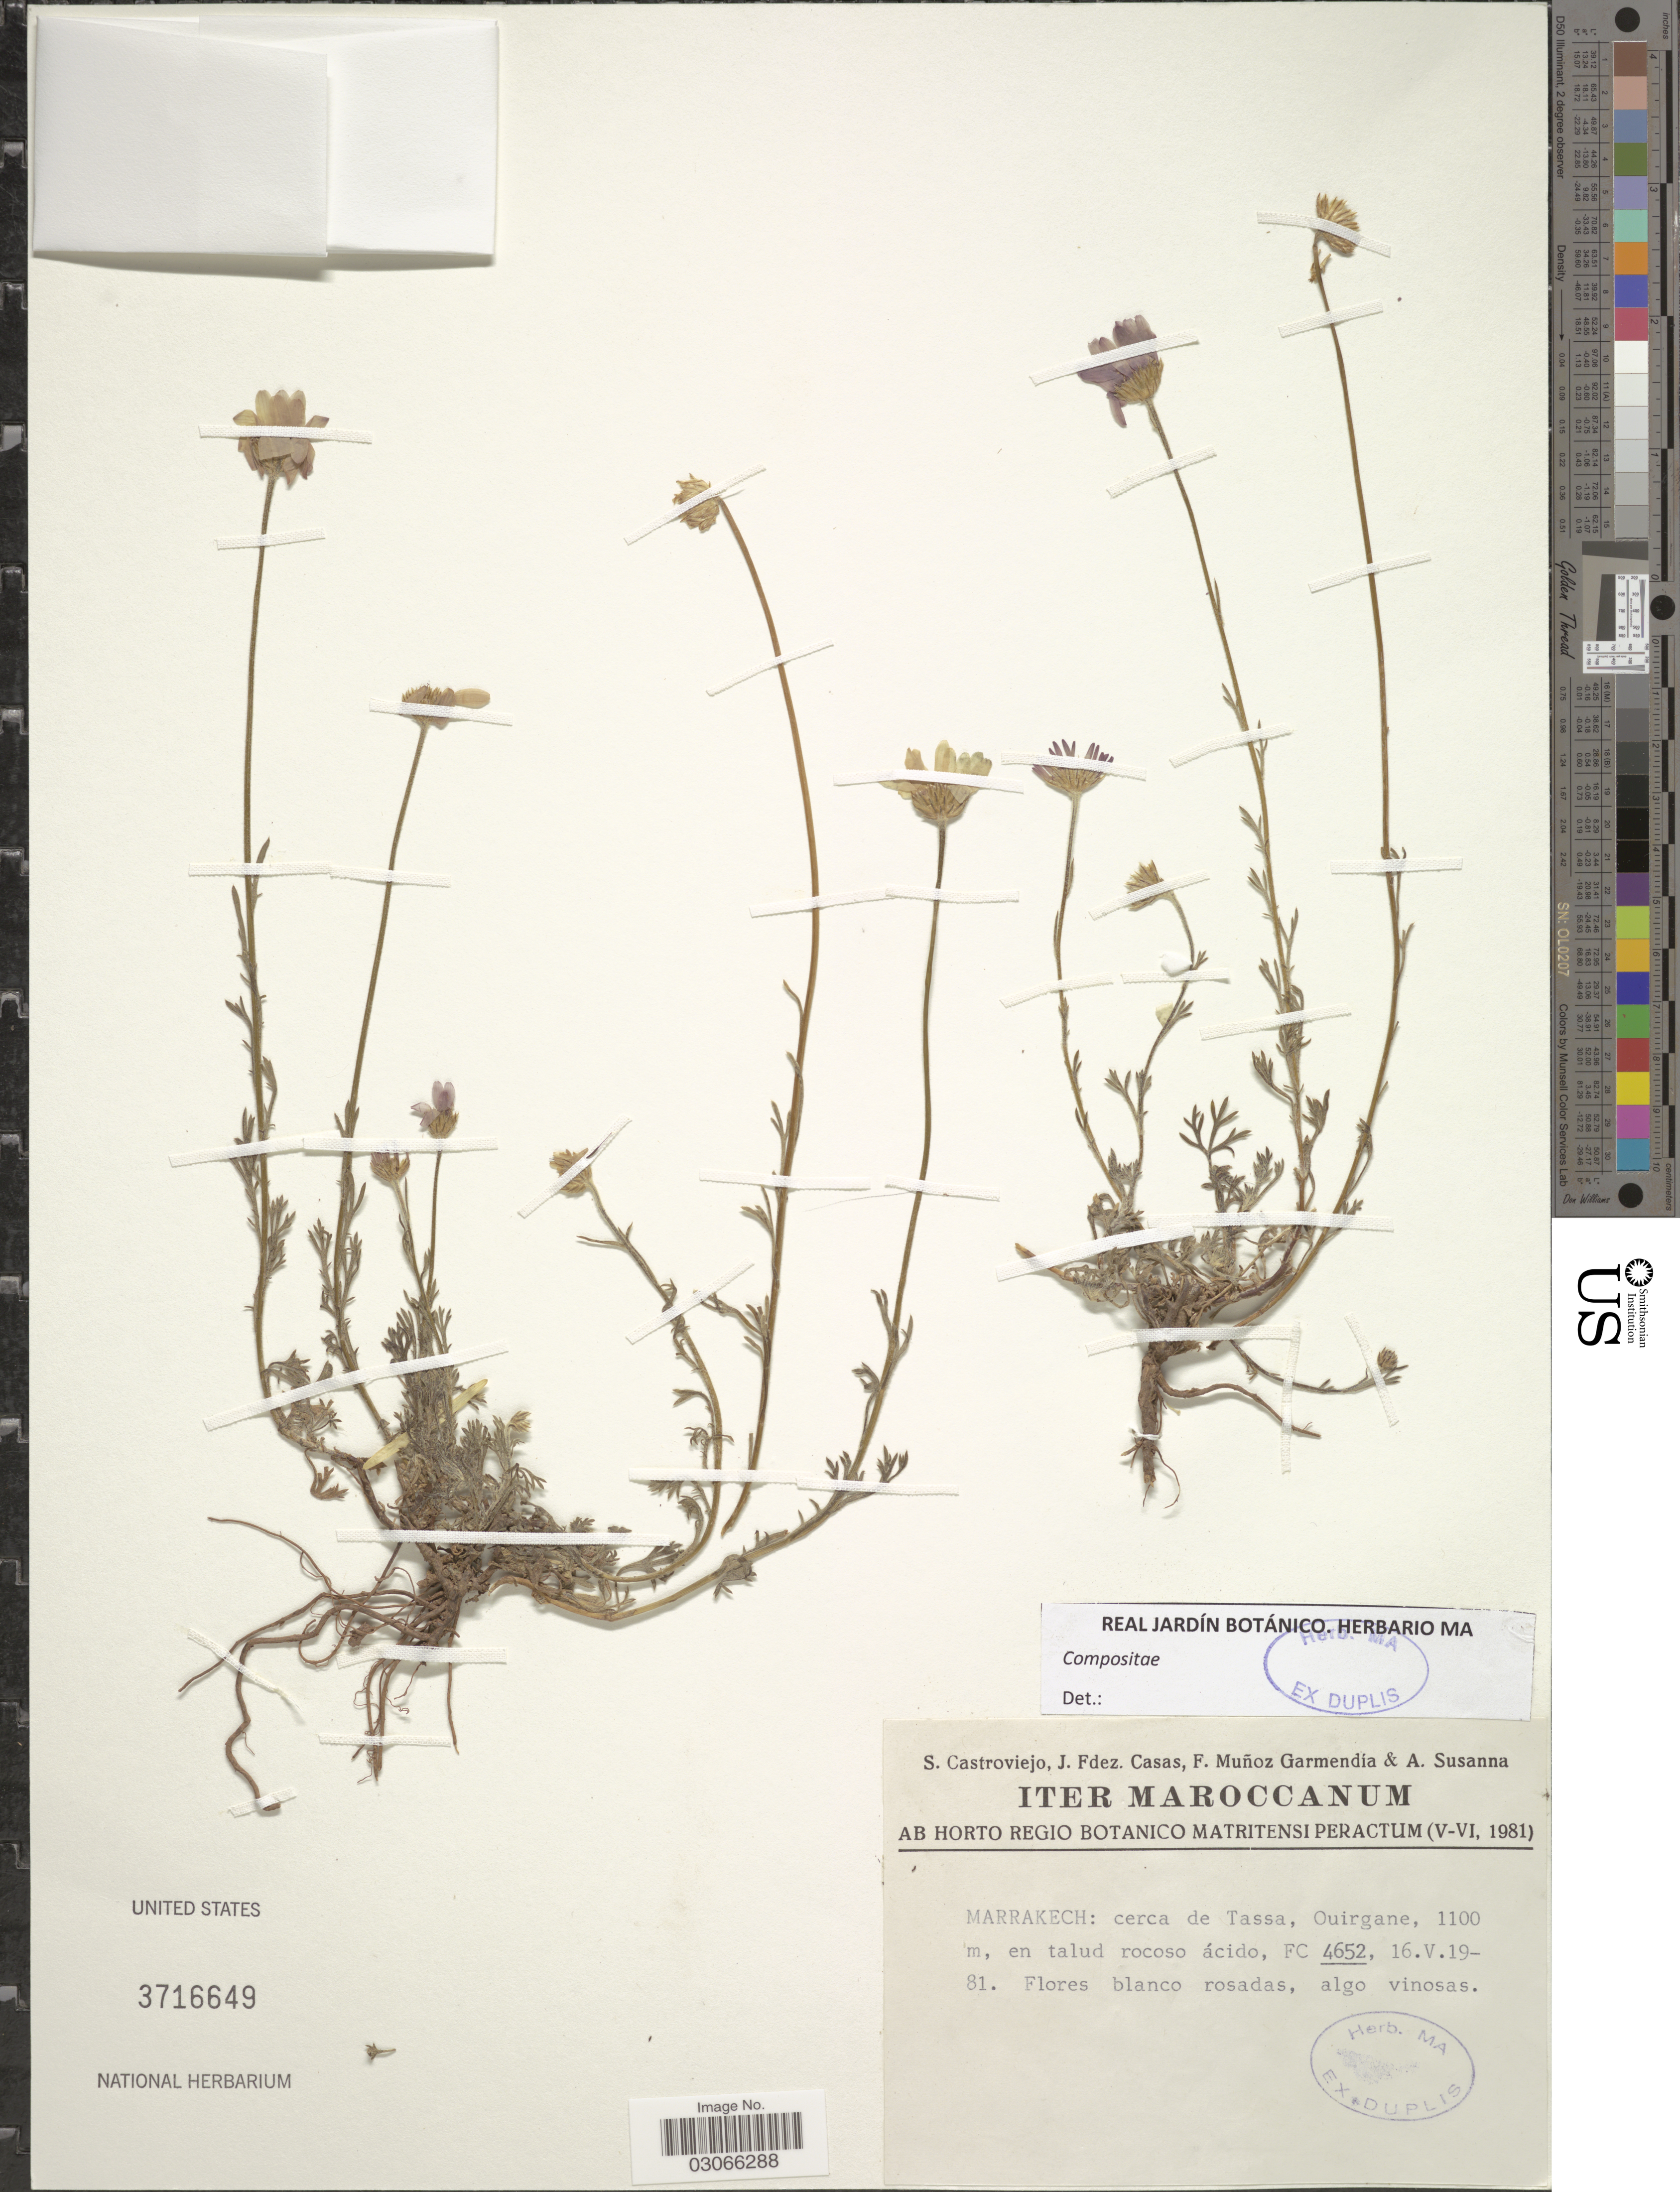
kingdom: Plantae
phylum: Tracheophyta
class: Magnoliopsida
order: Asterales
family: Asteraceae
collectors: S. Castroviejo, J. Casas, F. Muñoz Garmendia & A. Susanna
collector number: FC 4652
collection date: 1981-05-16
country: Morocco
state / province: Marrakech-Tensift-Al Haouz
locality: Marrakech: cerca de Tassa, Ouirgane.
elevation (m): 1100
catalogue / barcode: US 3716649